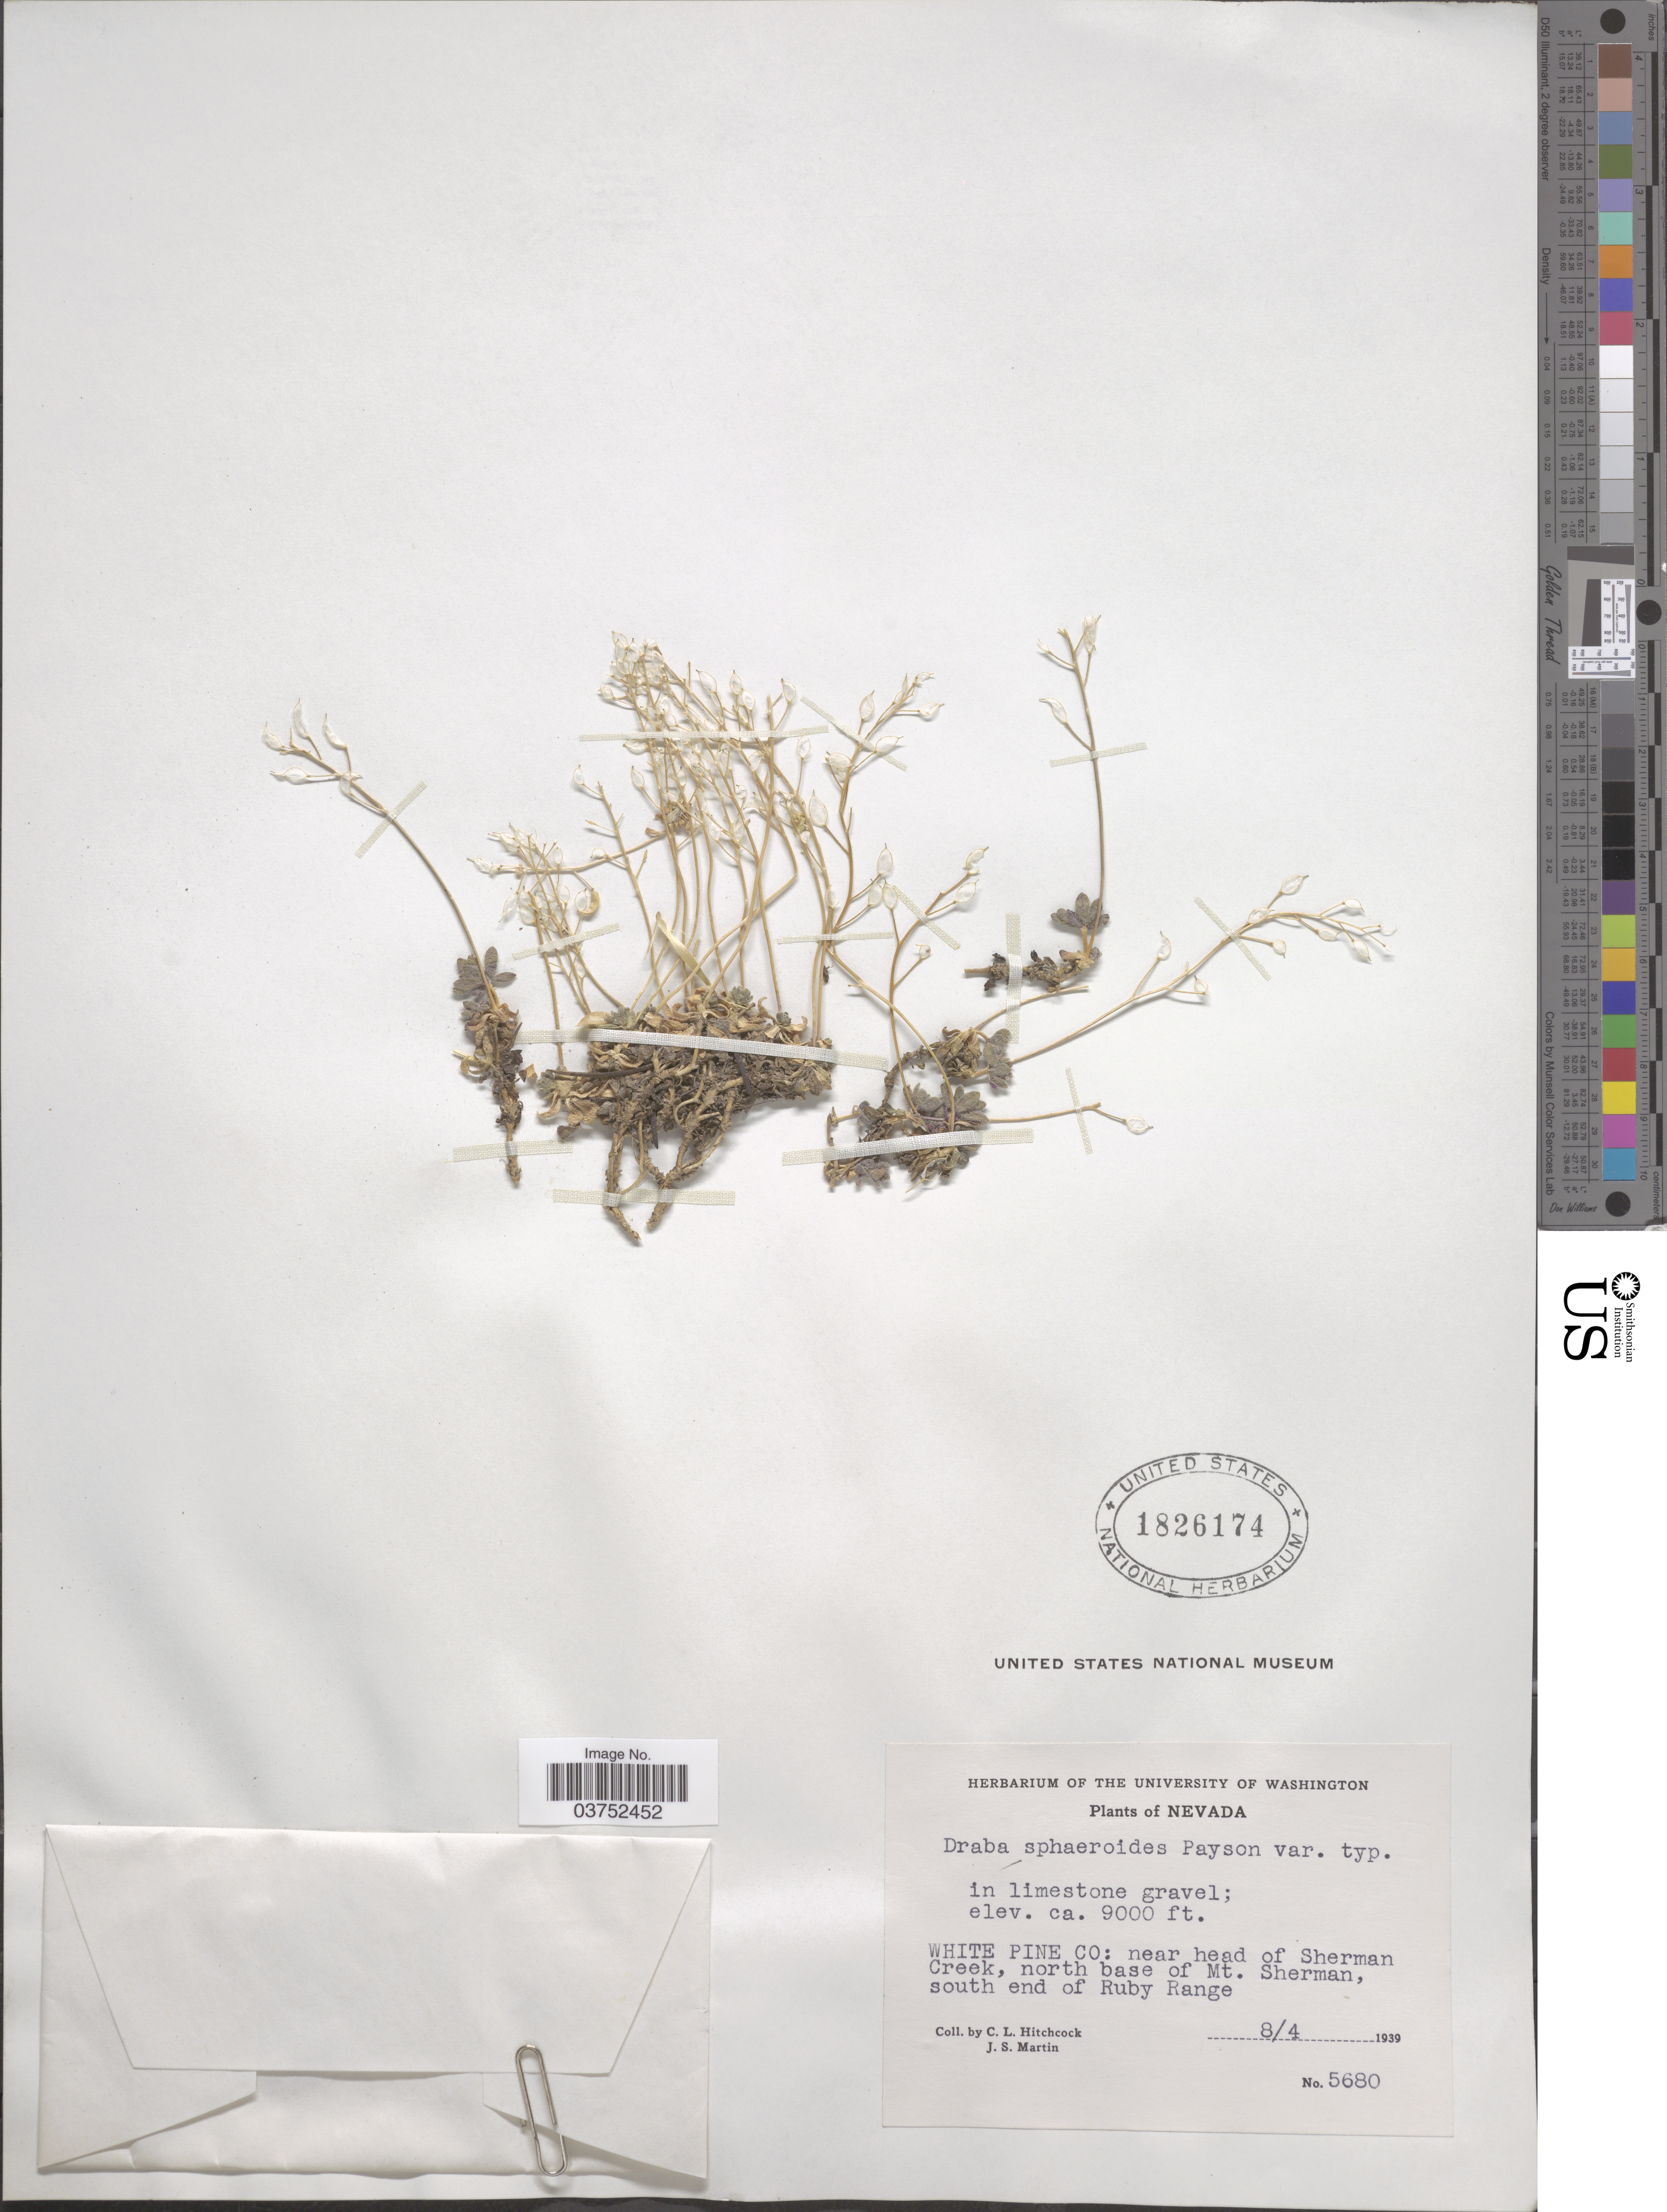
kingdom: Plantae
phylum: Tracheophyta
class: Magnoliopsida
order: Brassicales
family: Brassicaceae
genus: Draba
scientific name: Draba sphaeroides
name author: Payson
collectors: C. L. Hitchcock & J. S. Martin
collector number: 5680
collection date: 1939-08-04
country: United States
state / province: Nevada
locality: White Pine Co: near head of Sherman Creek, north base of Mt. Sherman, south end of Ruby Range.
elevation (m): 2743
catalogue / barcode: US 1826174